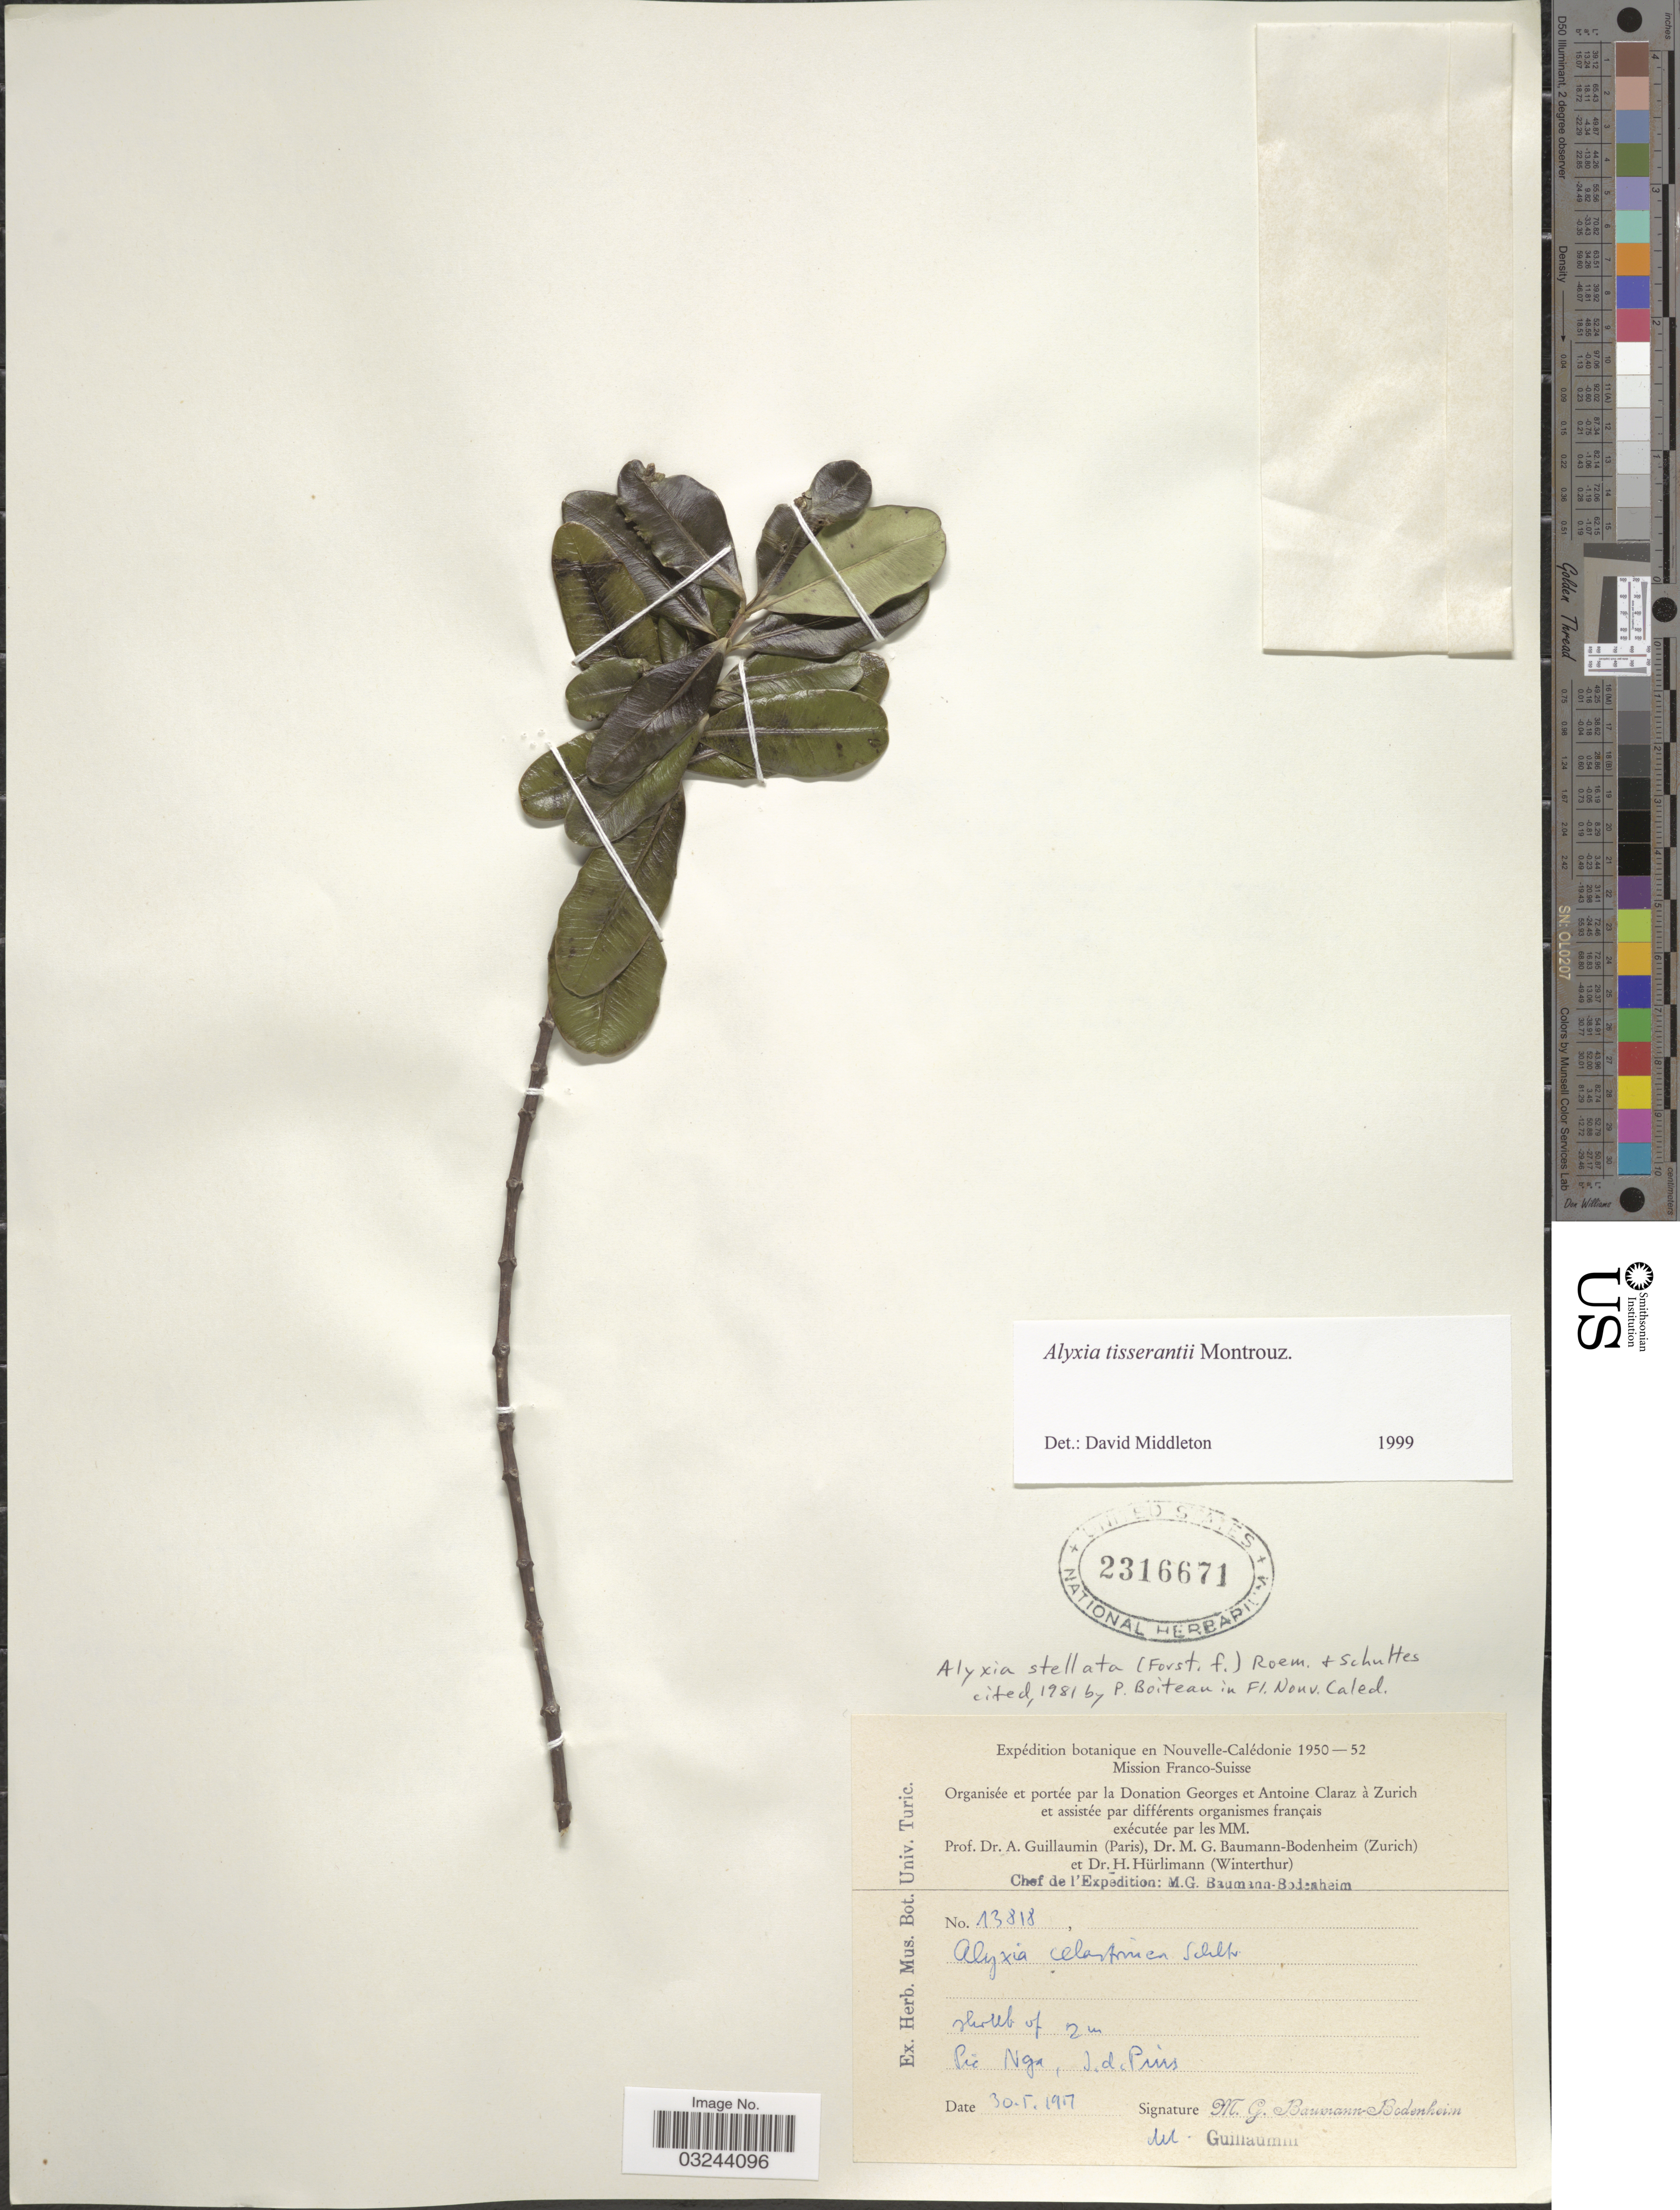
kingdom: Plantae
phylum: Tracheophyta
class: Magnoliopsida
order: Gentianales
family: Apocynaceae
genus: Alyxia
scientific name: Alyxia tisserantii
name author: Montrouz.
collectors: M. G. Baumann-Bodenheim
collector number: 13818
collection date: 1917-05-30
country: New Caledonia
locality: Pic Nga. I. de Pius.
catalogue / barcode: US 2316671